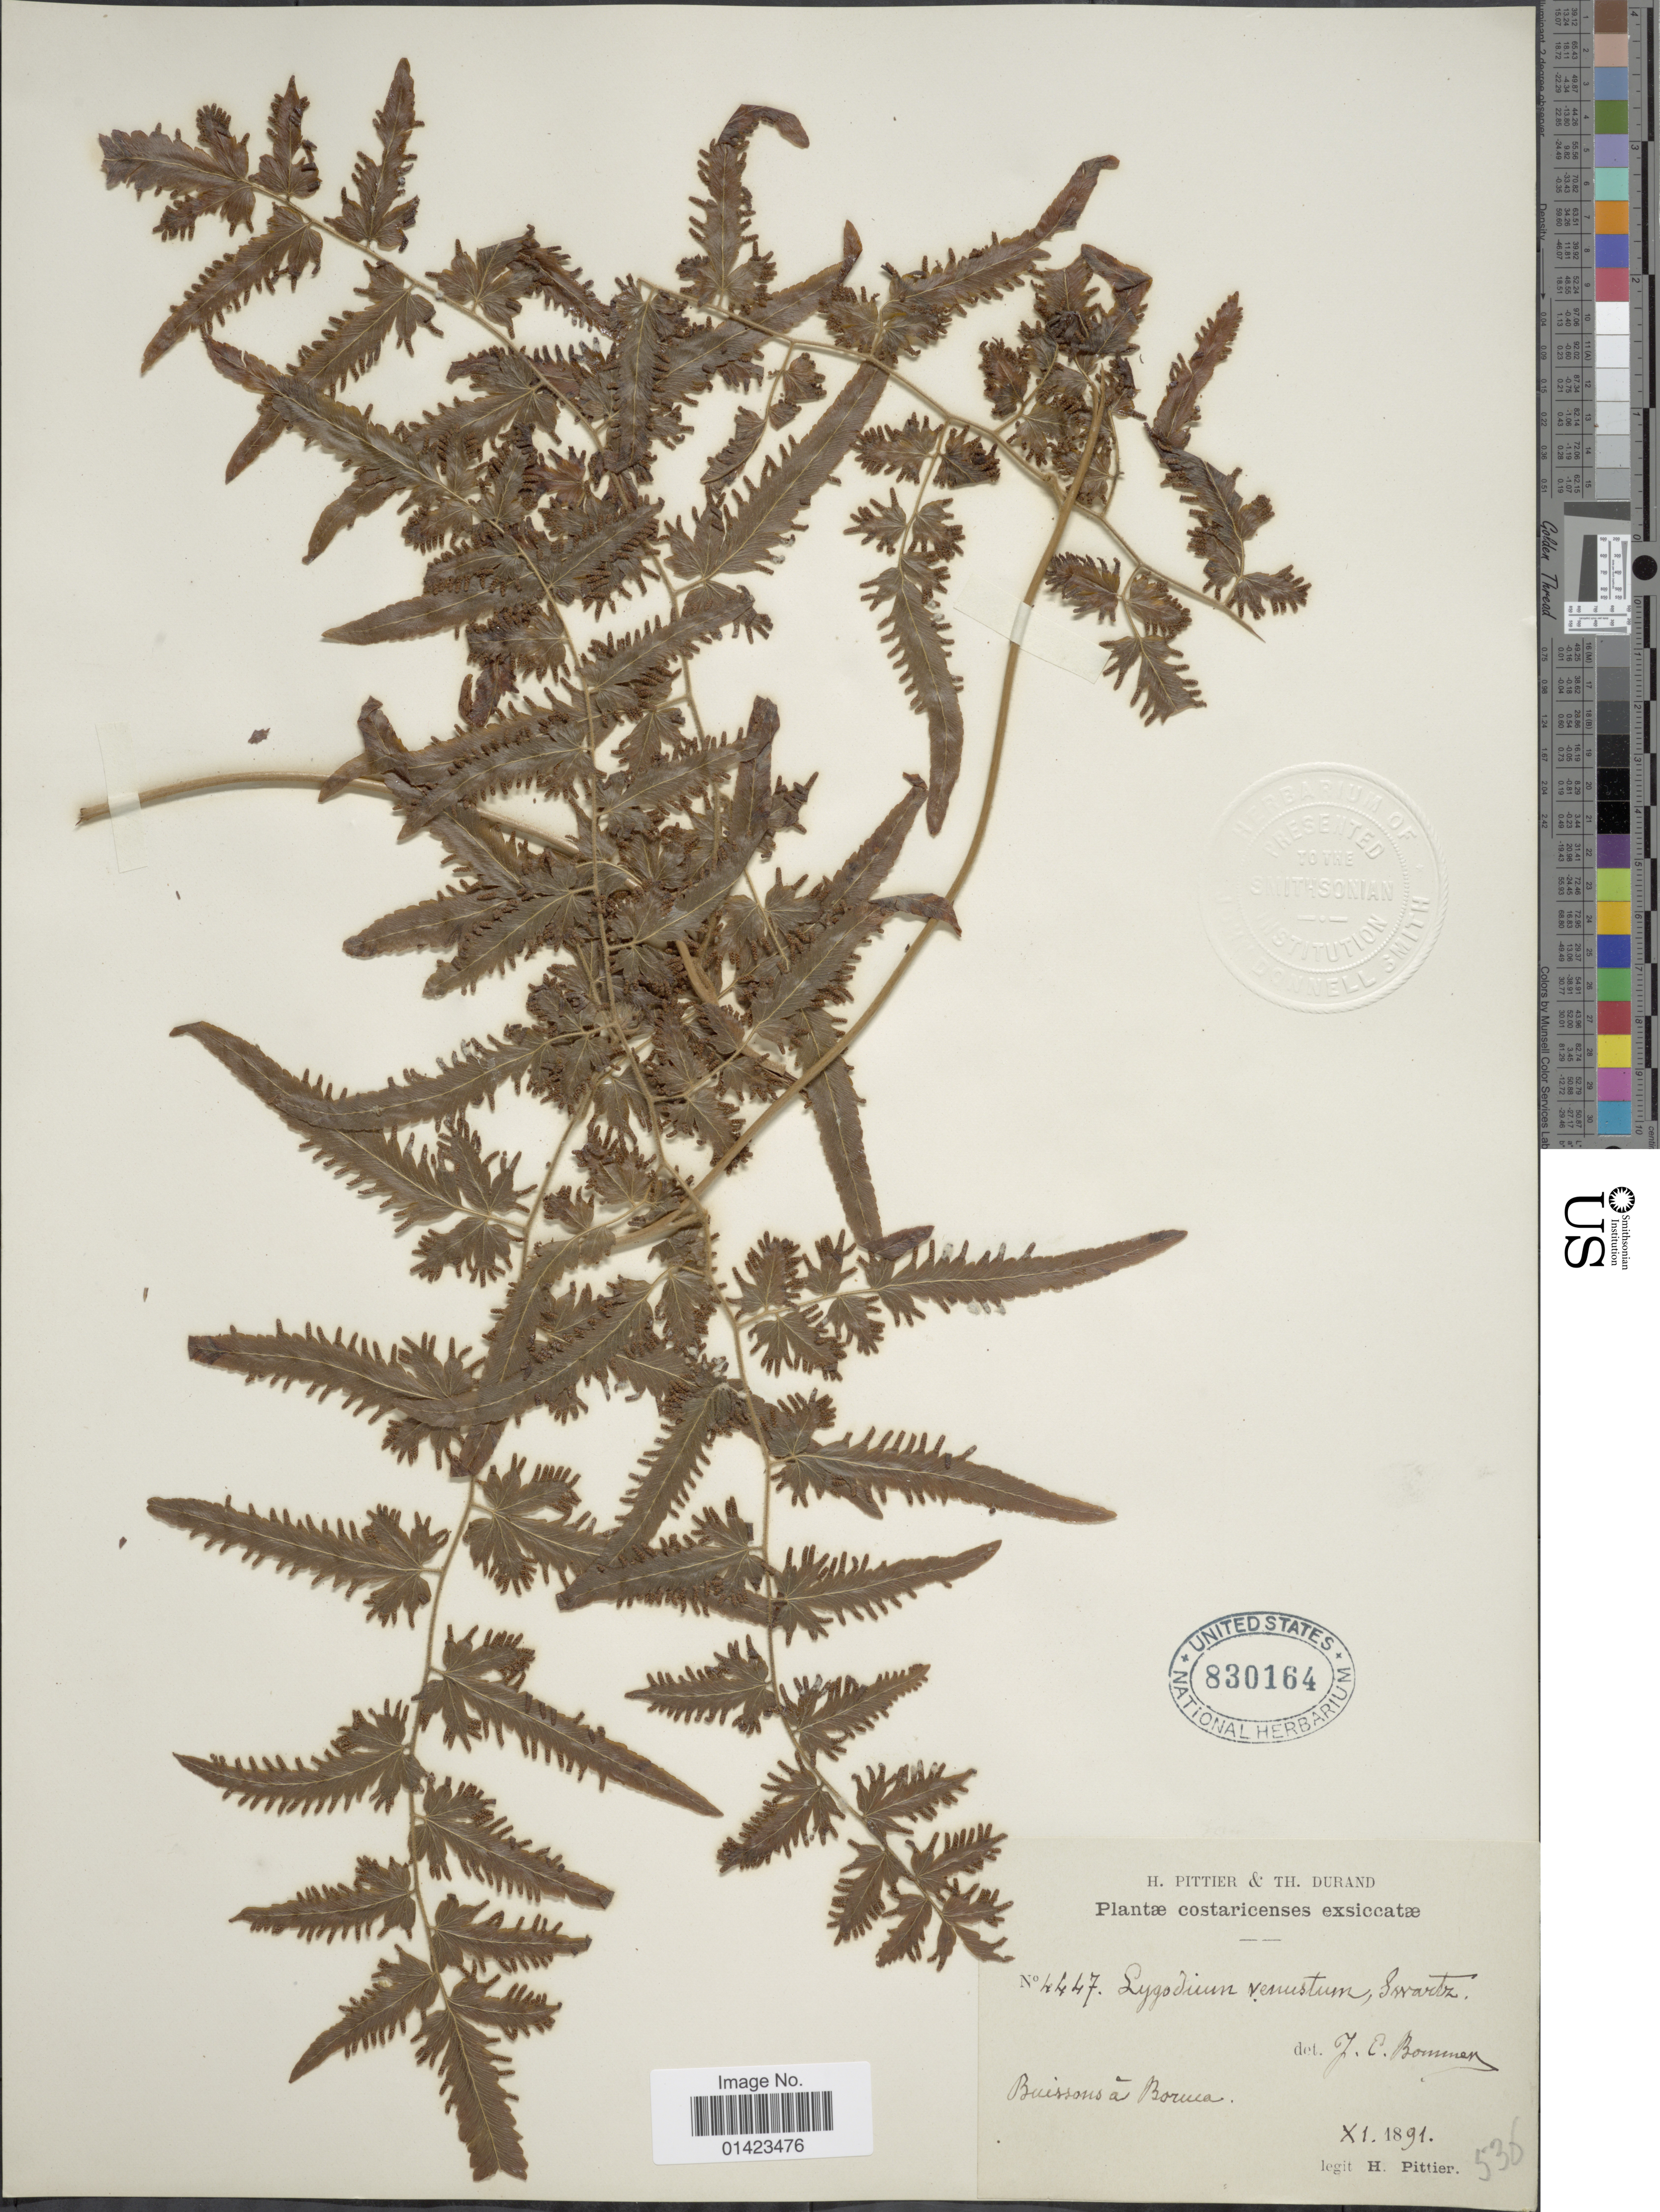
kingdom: Plantae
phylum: Tracheophyta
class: Polypodiopsida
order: Schizaeales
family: Lygodiaceae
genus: Lygodium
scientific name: Lygodium venustum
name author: Sw.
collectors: H. F. Pittier & T. Durand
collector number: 4447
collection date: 1891-11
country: Costa Rica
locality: Buissons a Boruca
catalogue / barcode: US 830164